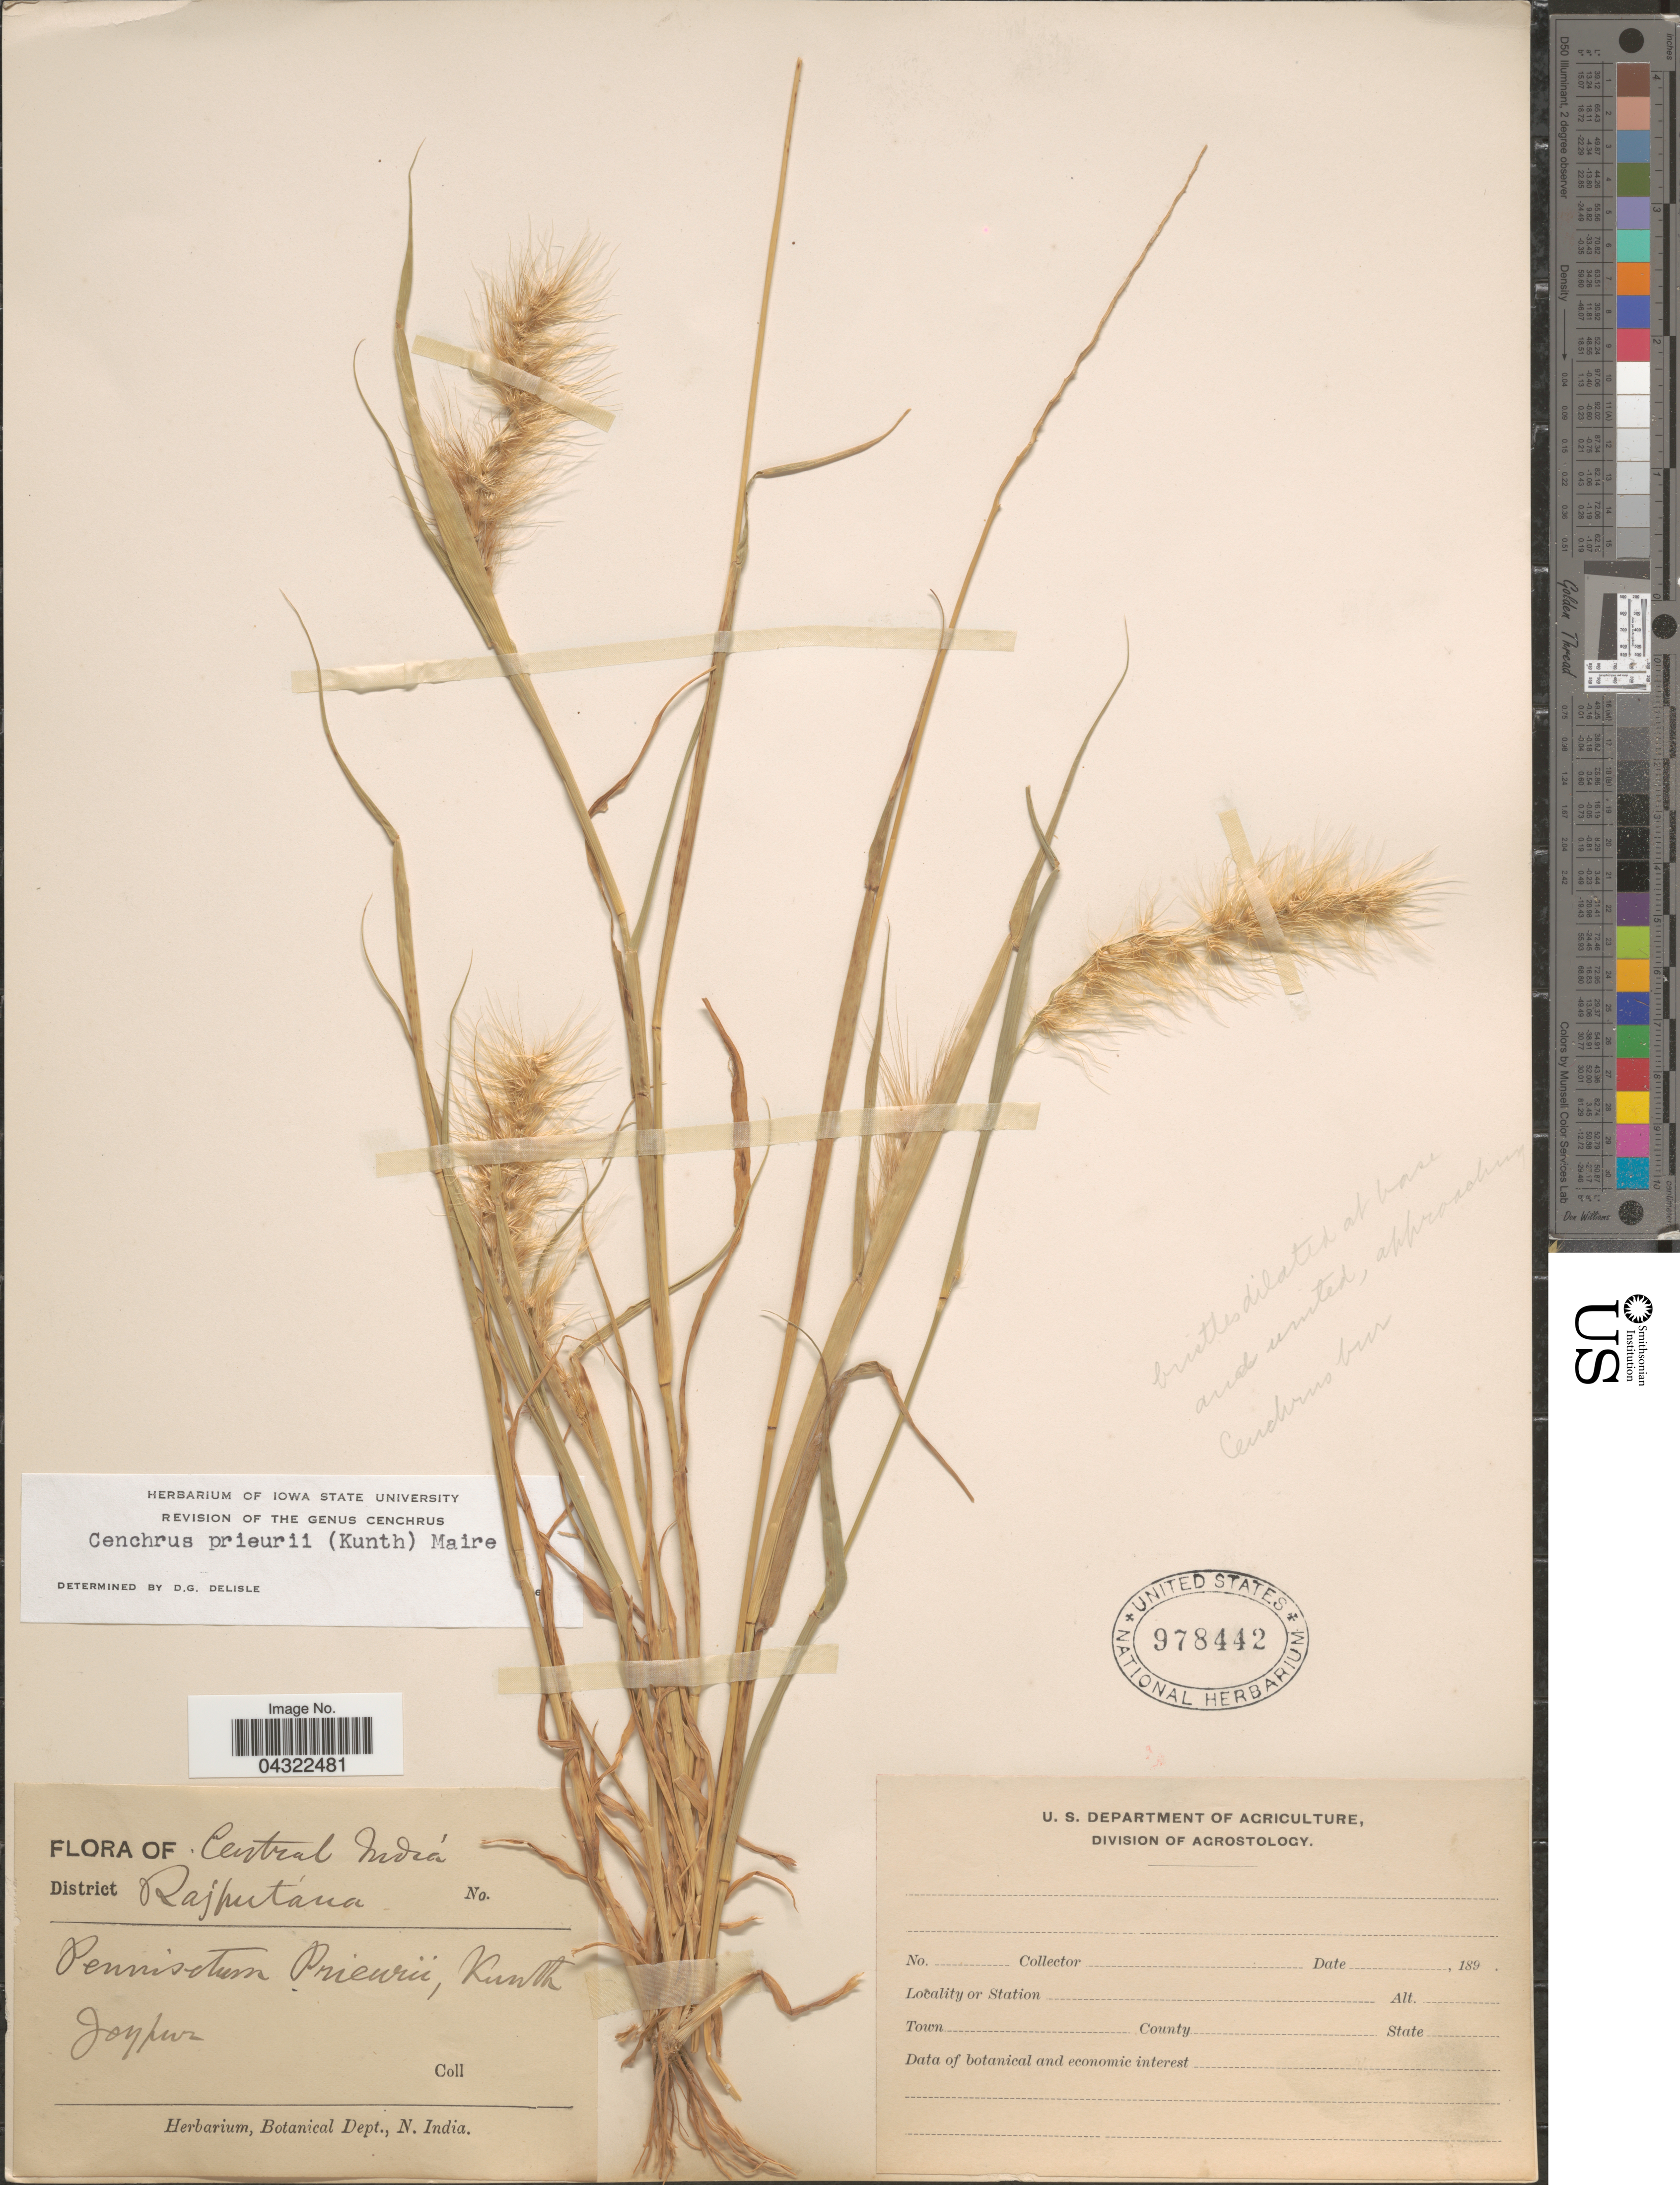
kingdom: Plantae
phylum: Tracheophyta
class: Liliopsida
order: Poales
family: Poaceae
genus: Cenchrus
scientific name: Cenchrus prieurii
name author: (Kunth) Maire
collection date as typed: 189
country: India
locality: Central India. District Rajputana. Joypur.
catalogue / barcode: US 978442